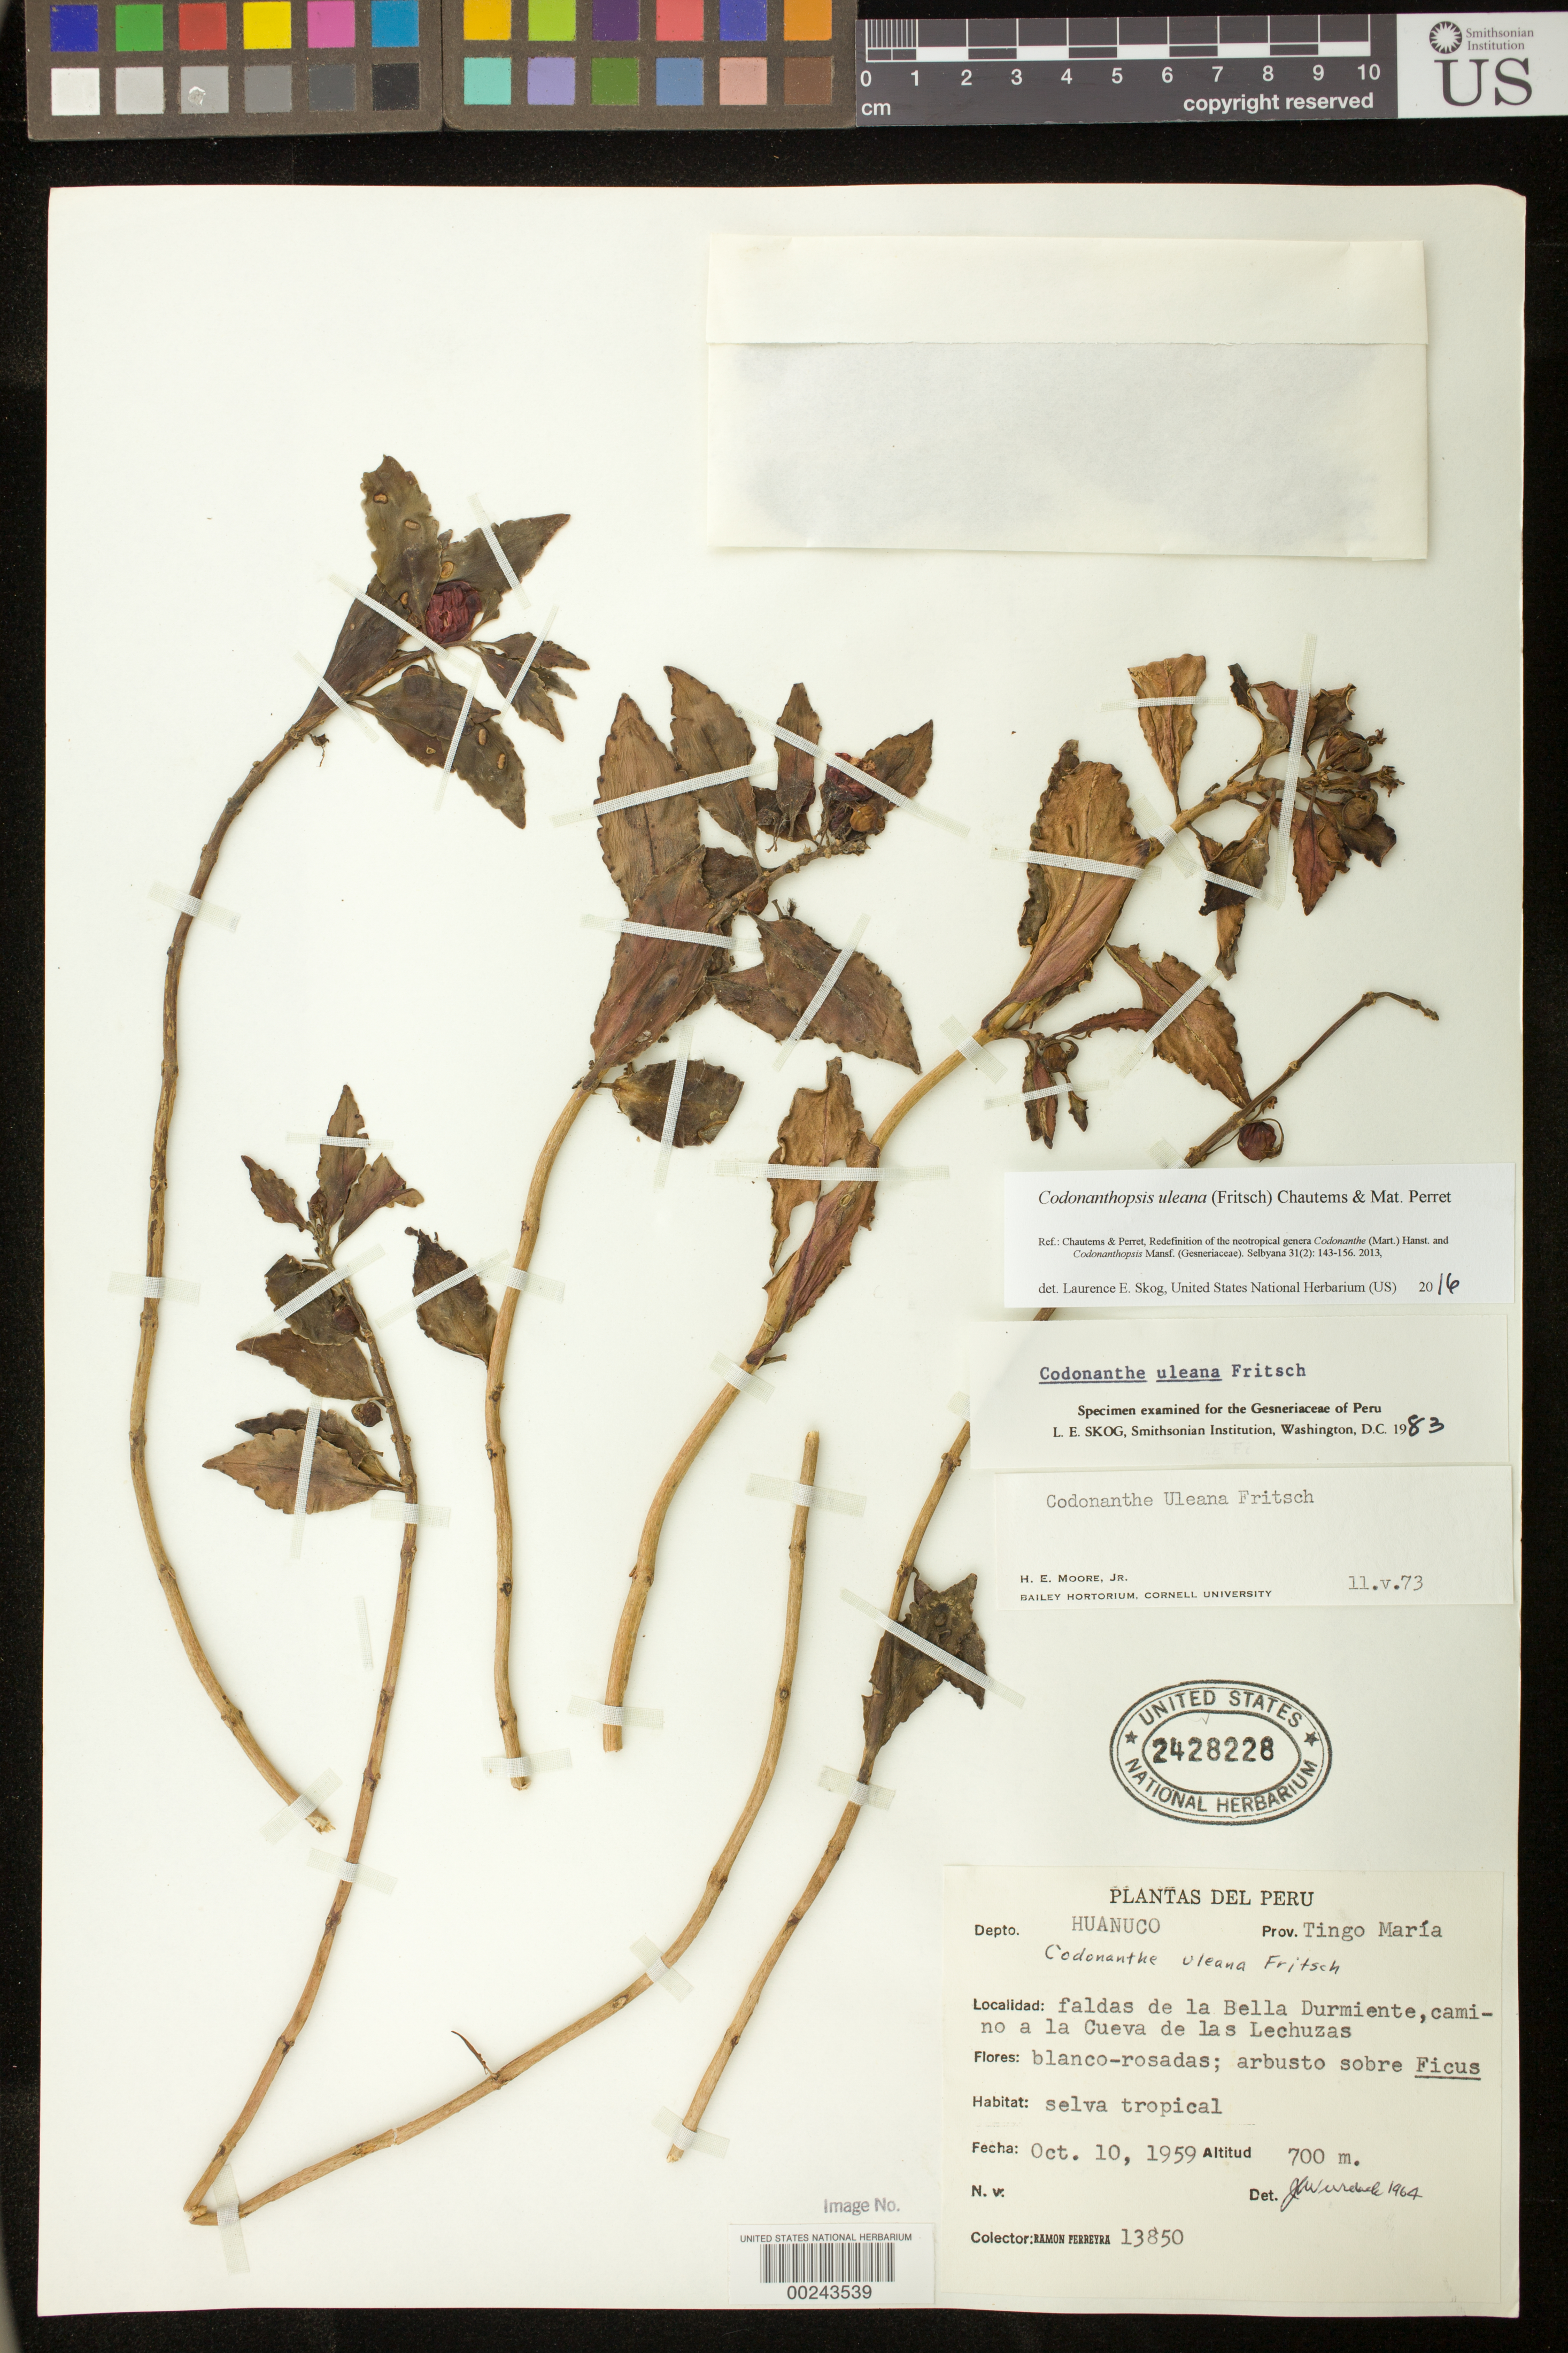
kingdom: Plantae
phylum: Tracheophyta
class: Magnoliopsida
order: Lamiales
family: Gesneriaceae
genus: Codonanthopsis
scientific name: Codonanthopsis uleana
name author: (Fritsch) Chautems & Mat.Perret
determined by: Skog, Laurence E.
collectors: R. A. Ferreyra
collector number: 13850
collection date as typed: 10 Oct 1959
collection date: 1959-10-10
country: Peru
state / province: Huánuco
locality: Prov. Tingo Maria; faldas de la Bella Durmiente, camino a la Cueva de las Lechuzas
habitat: Tropical forest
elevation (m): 700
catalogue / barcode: US 2428228